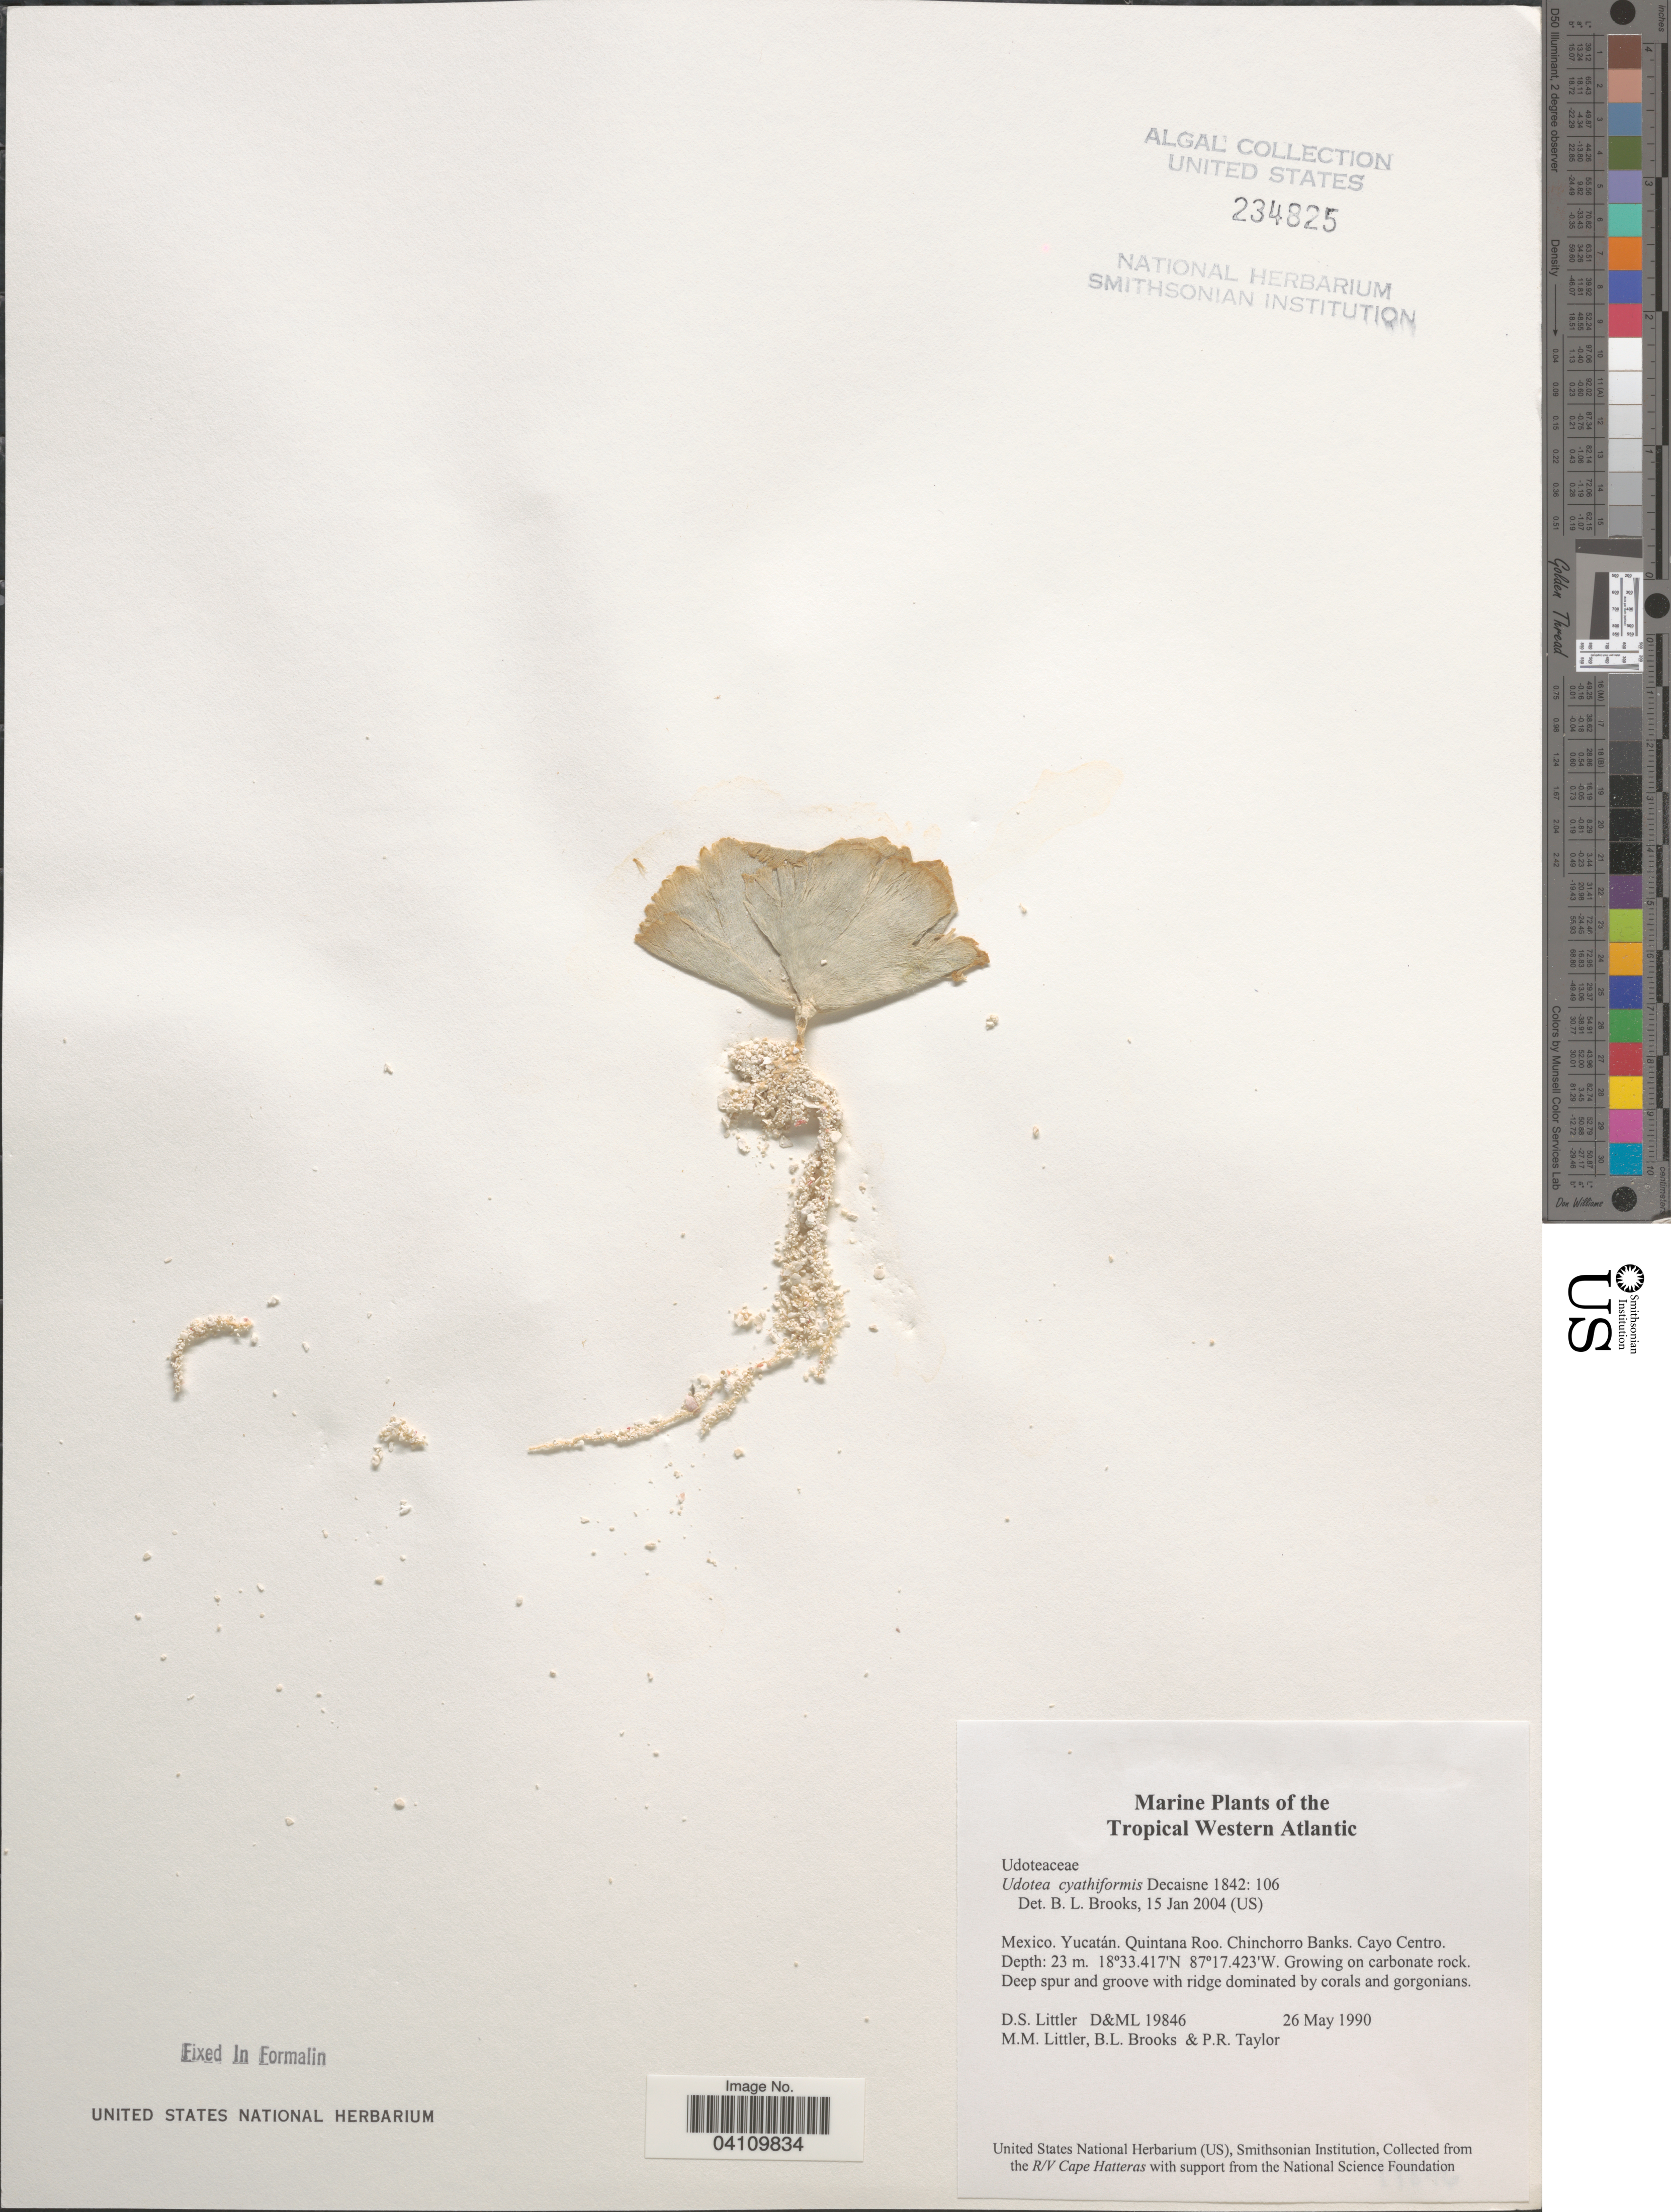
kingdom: Plantae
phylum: Chlorophyta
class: Ulvophyceae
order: Bryopsidales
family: Udoteaceae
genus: Udotea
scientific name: Udotea cyathiformis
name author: Decne.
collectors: D. S. Littler, B. Brooks & P. R. Taylor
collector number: D&ML 19846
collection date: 1990-05-26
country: Mexico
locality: Tropical Western Atlantic. Yucatán. Quintana Roo. Chinchorro Banks. Cayo Centro.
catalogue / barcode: US 234825